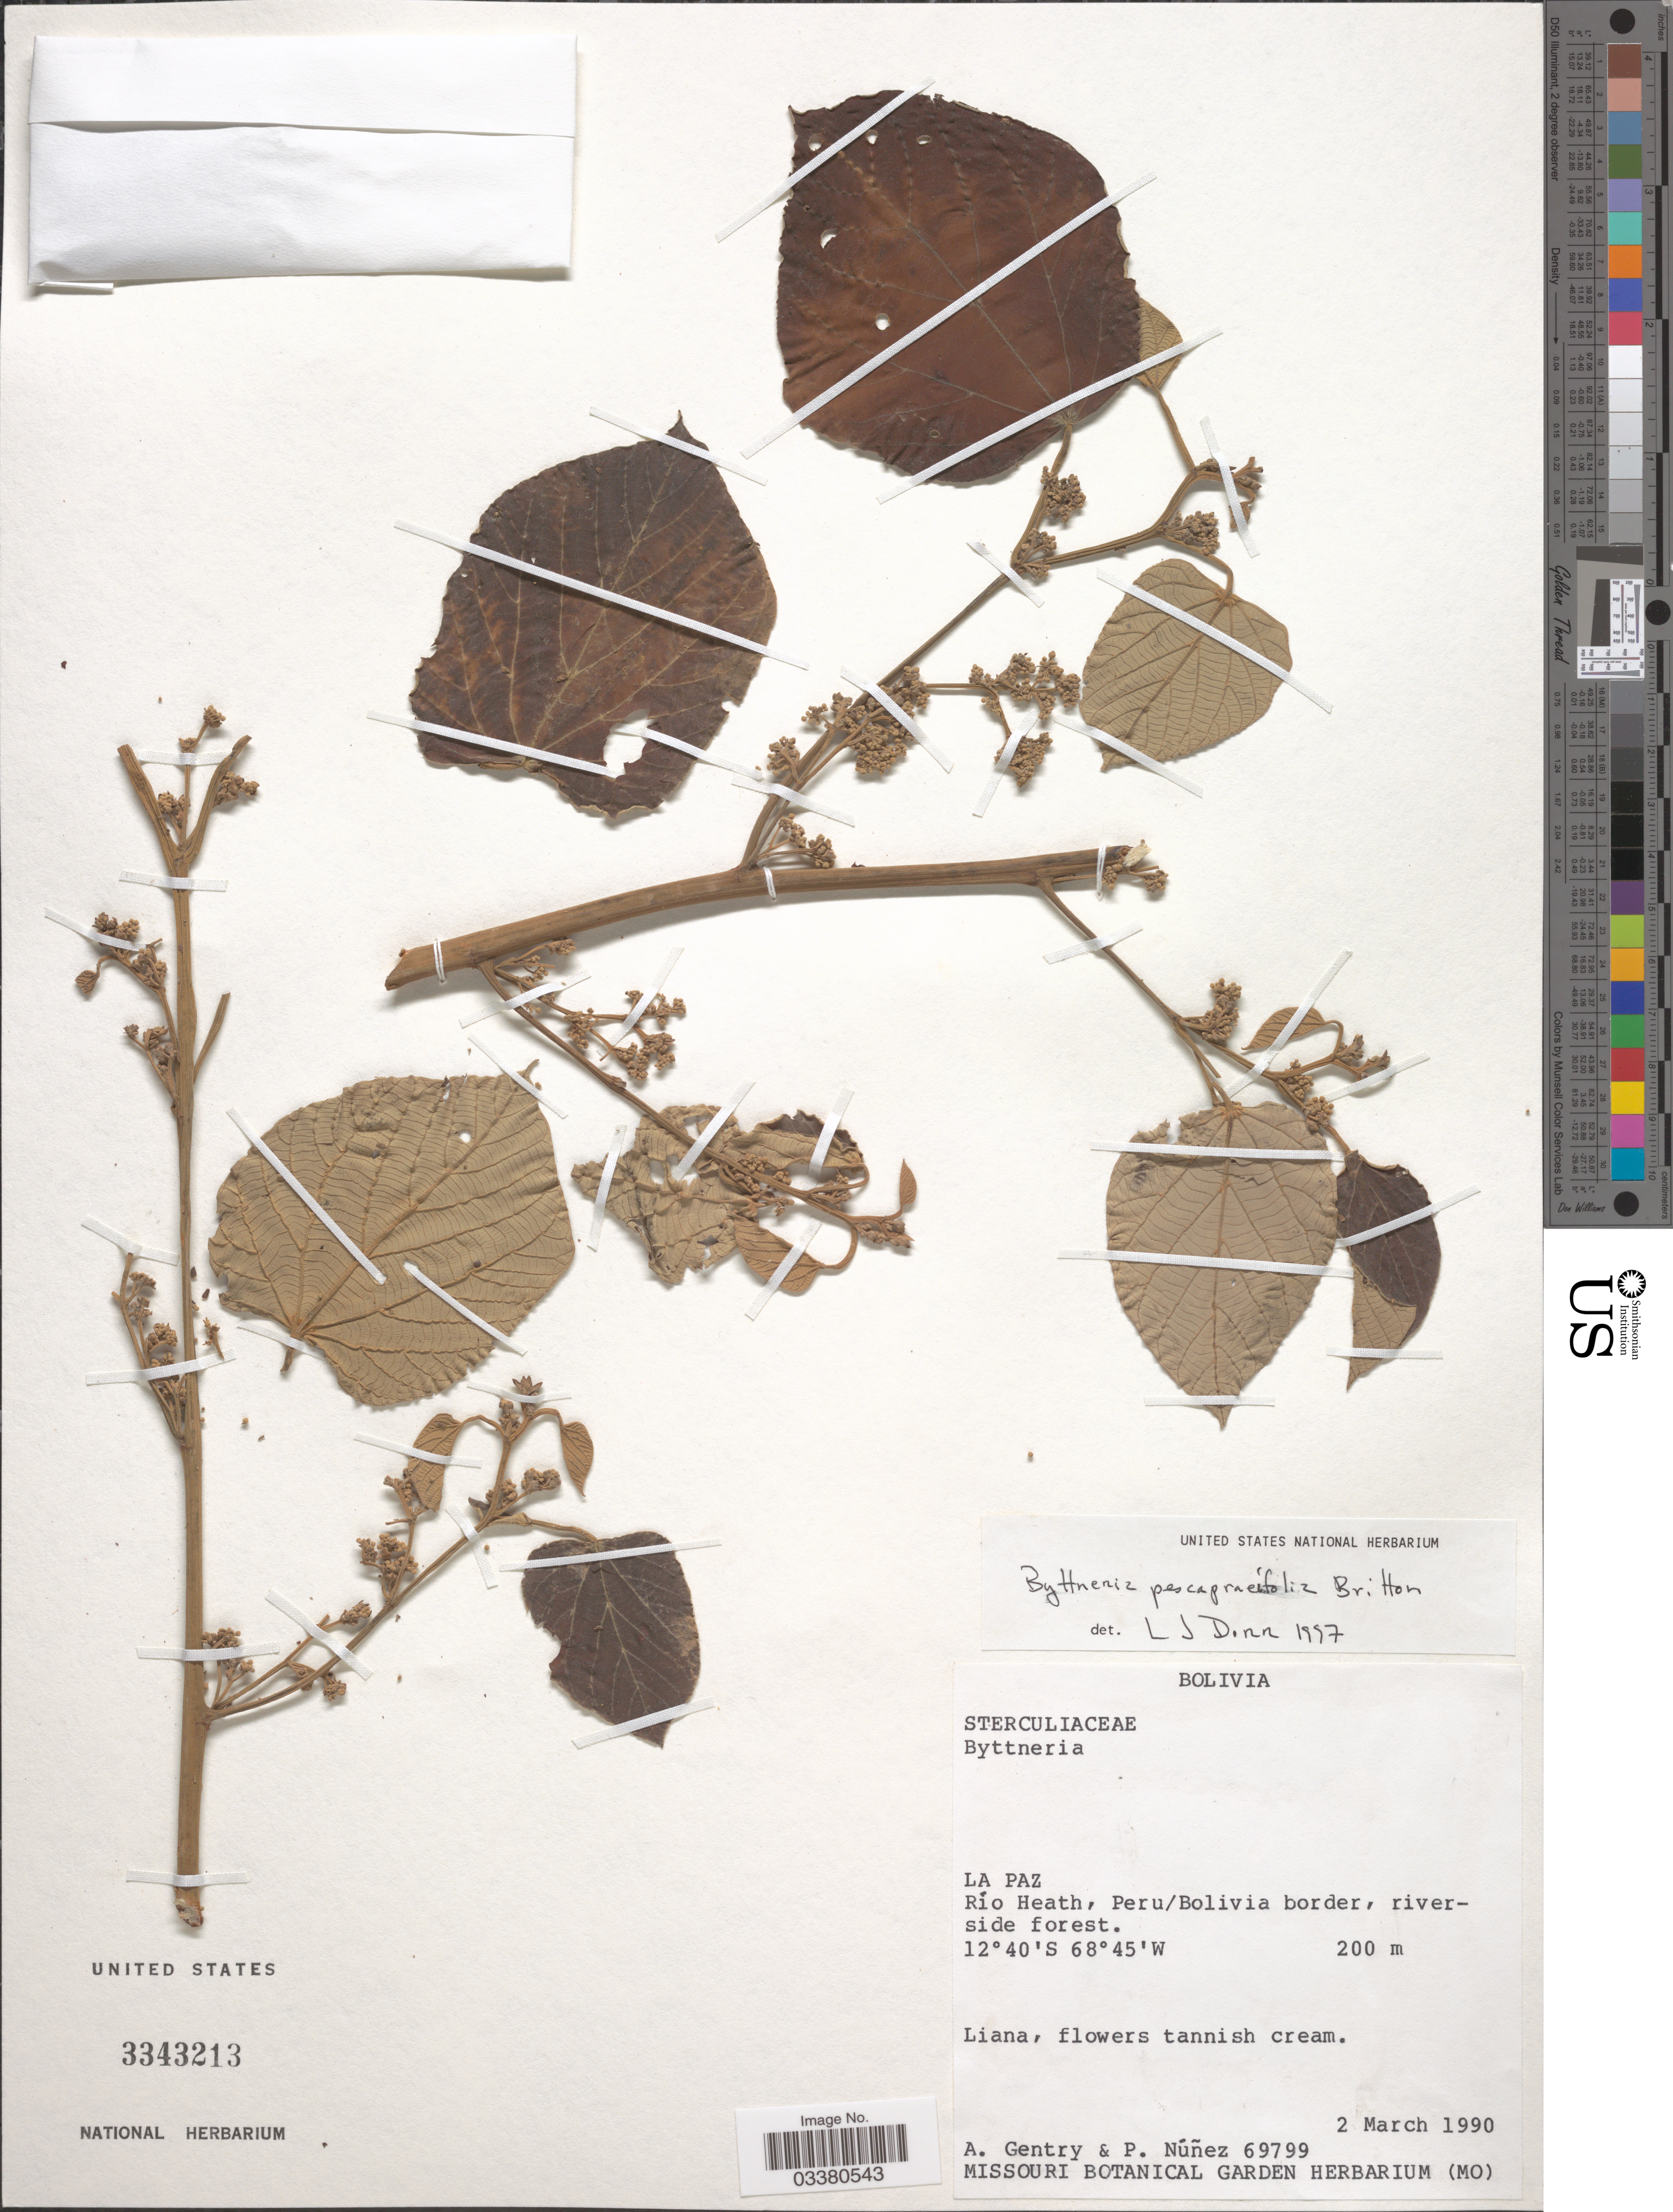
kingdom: Plantae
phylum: Tracheophyta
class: Magnoliopsida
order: Malvales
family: Malvaceae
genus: Byttneria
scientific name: Byttneria pescapriifolia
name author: Britton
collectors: A. H. Gentry & P. Nuñez V.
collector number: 69799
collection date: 1990-03-02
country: Bolivia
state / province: La Paz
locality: Río Heath, Per/Bolivia border, riverside forest.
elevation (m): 200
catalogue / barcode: US 3343213